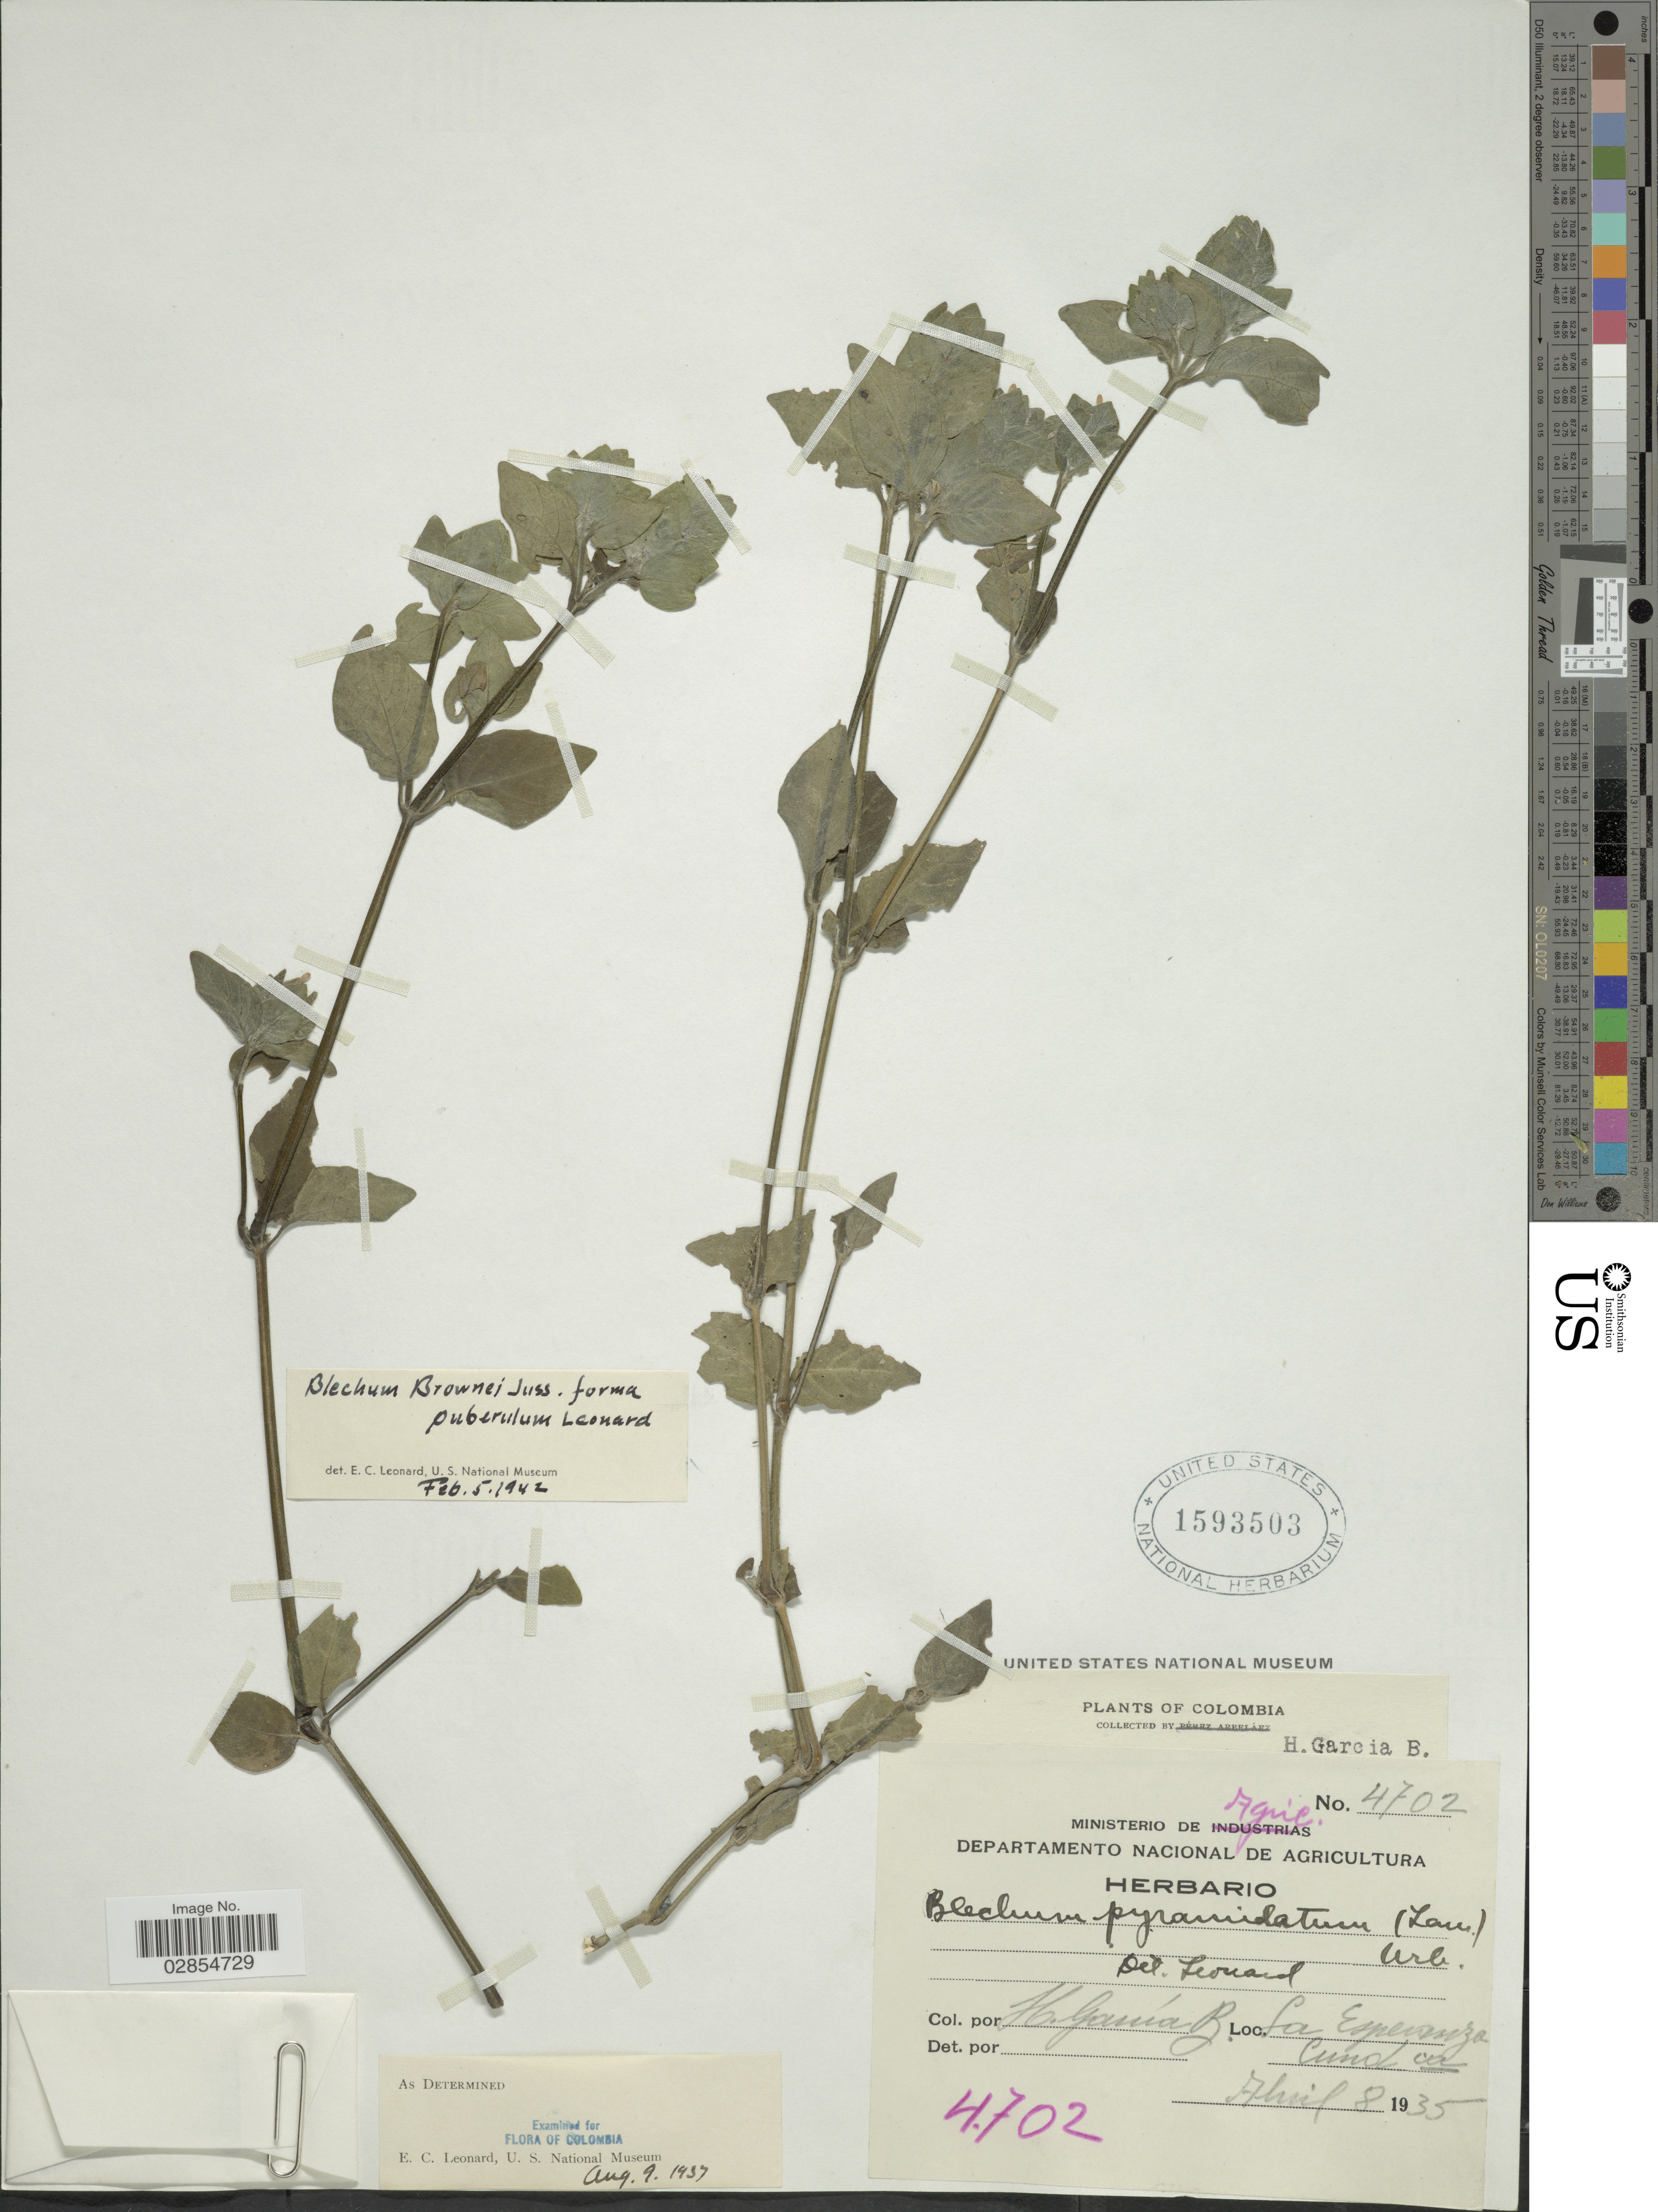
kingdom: Plantae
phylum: Tracheophyta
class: Magnoliopsida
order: Lamiales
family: Acanthaceae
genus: Blechum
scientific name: Blechum pyramidatum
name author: (Lam.) Urb.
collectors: H. García Barriga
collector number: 4702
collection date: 1935-04-08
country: Colombia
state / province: Cundinamarca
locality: La Esperanza, Cundca.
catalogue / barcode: US 1593503